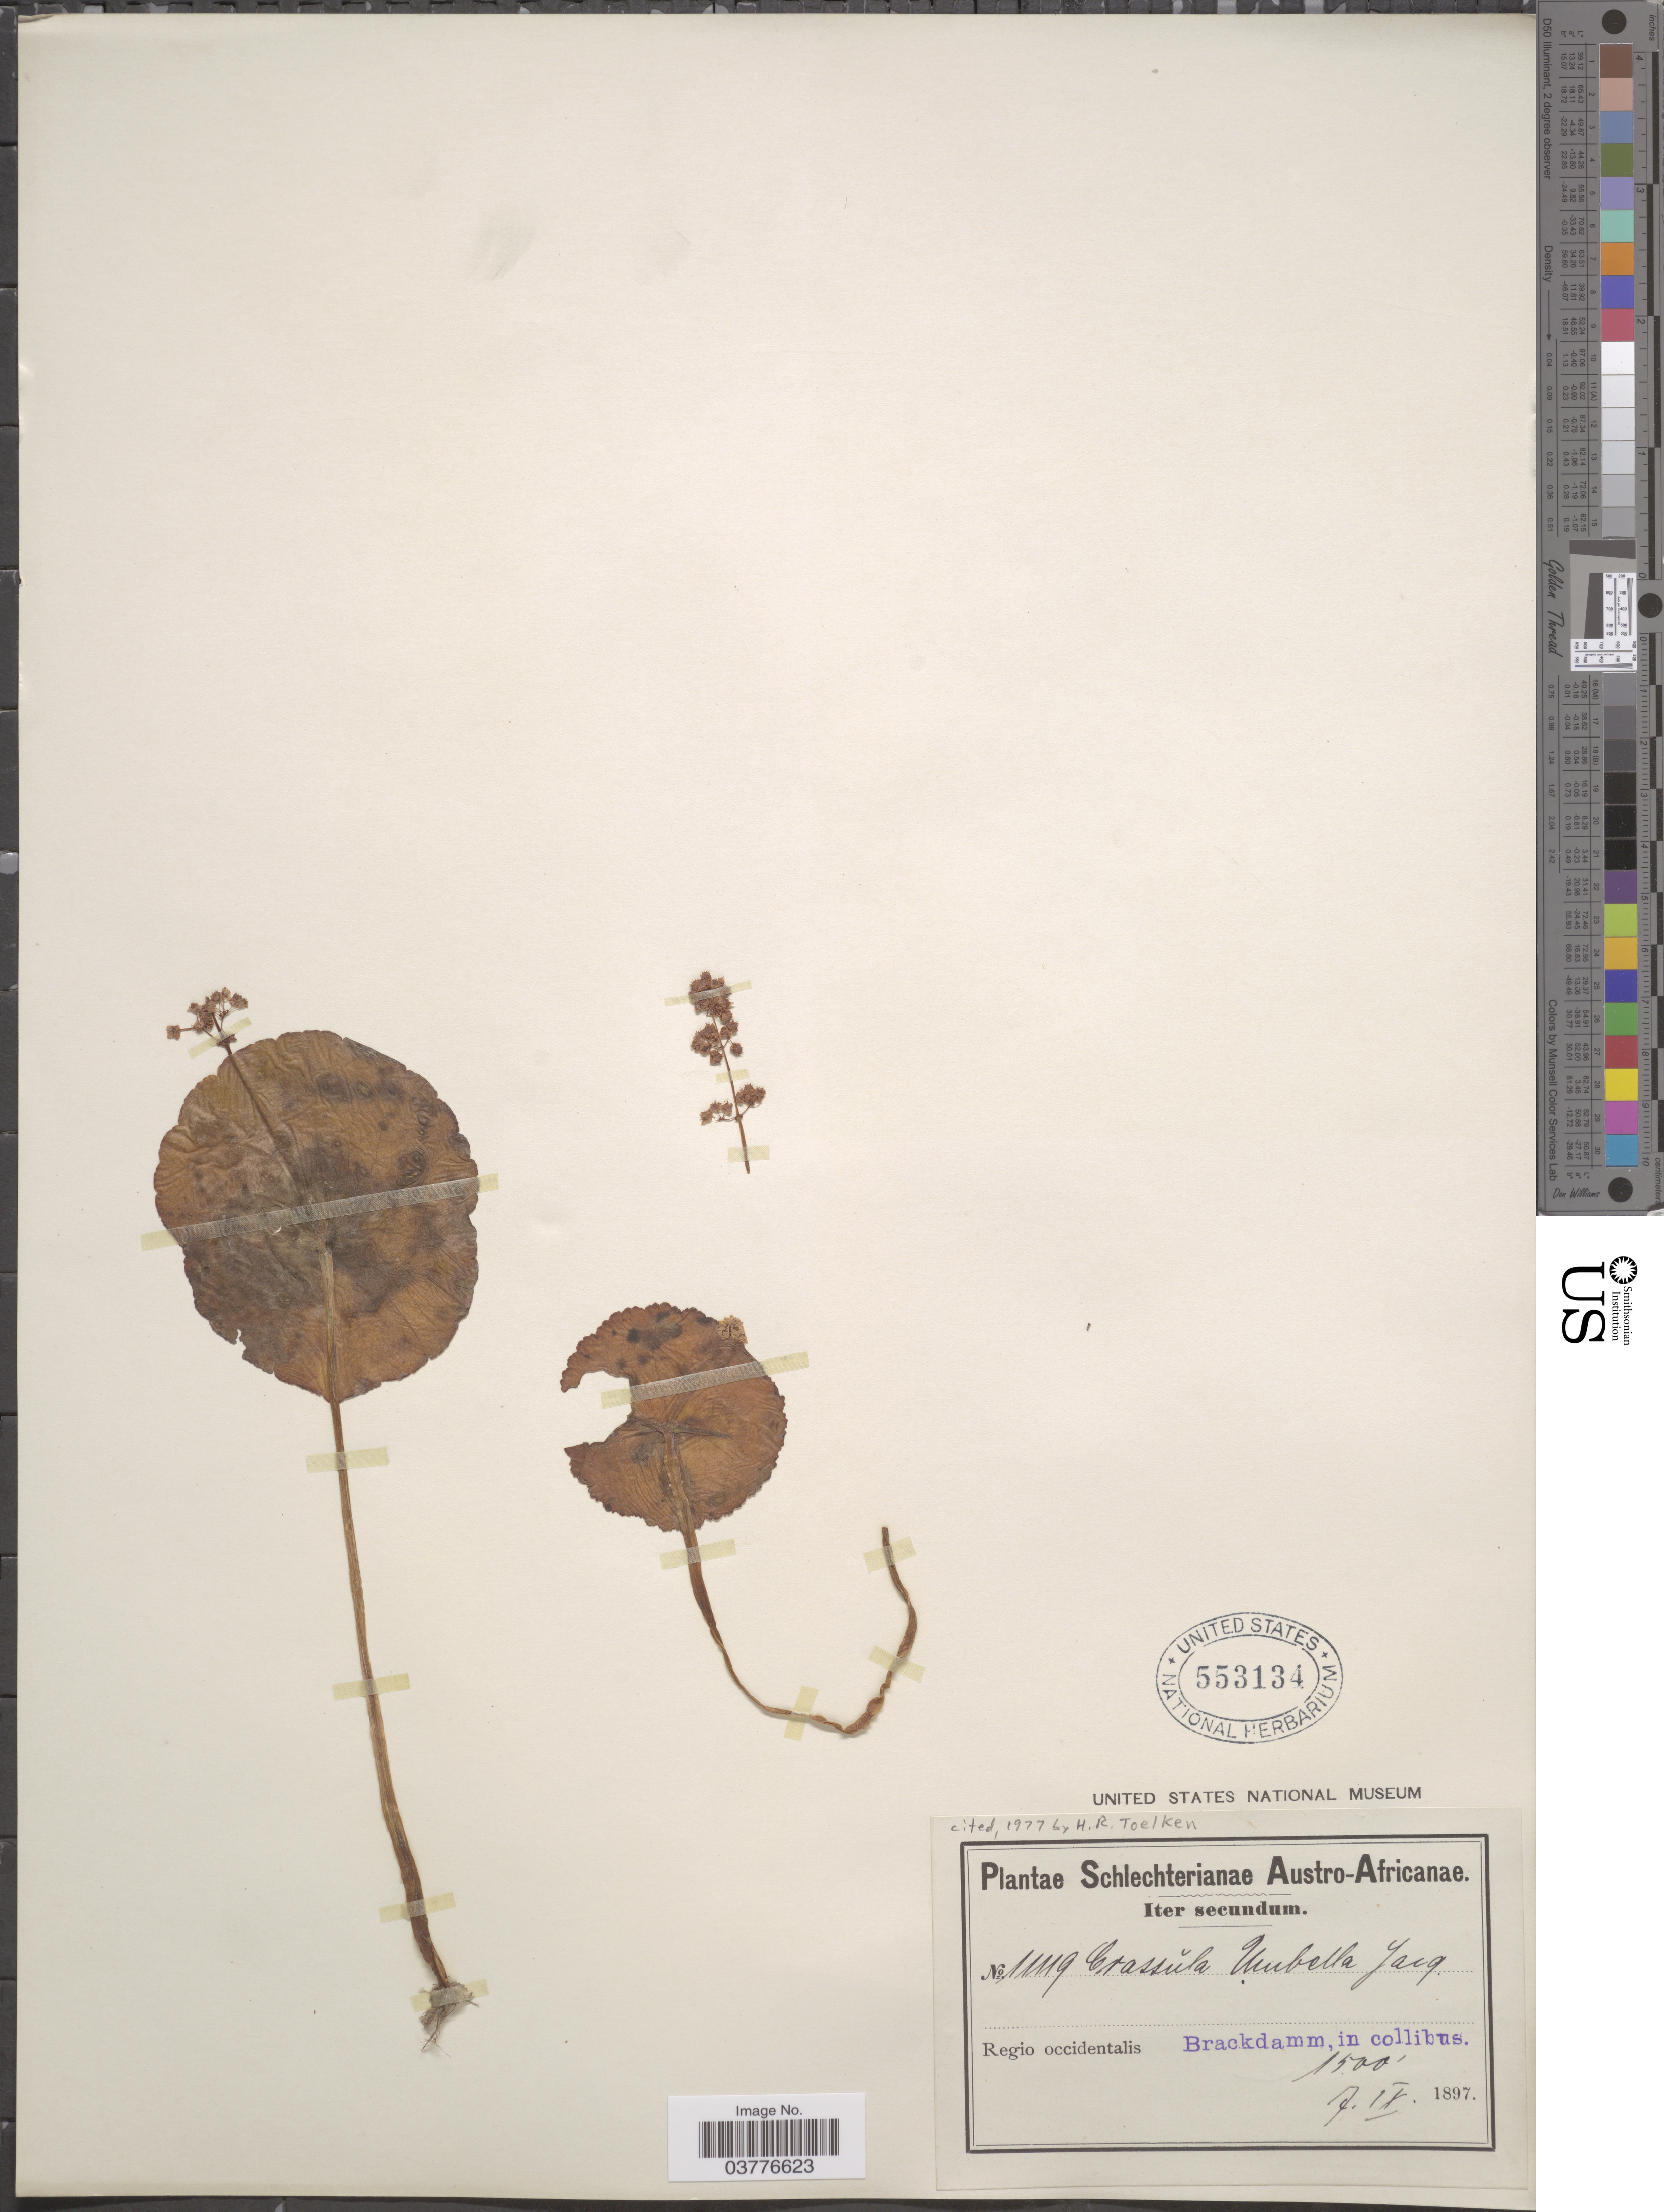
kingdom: Plantae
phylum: Tracheophyta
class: Magnoliopsida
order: Saxifragales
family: Crassulaceae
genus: Crassula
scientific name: Crassula umbella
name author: Jacq.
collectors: Schlechter, --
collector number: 11119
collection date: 1897-09-17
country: South Africa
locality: Austro-Africanae. Regio occidentalis. Brackdamm, in collibus.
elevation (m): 457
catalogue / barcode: US 553134